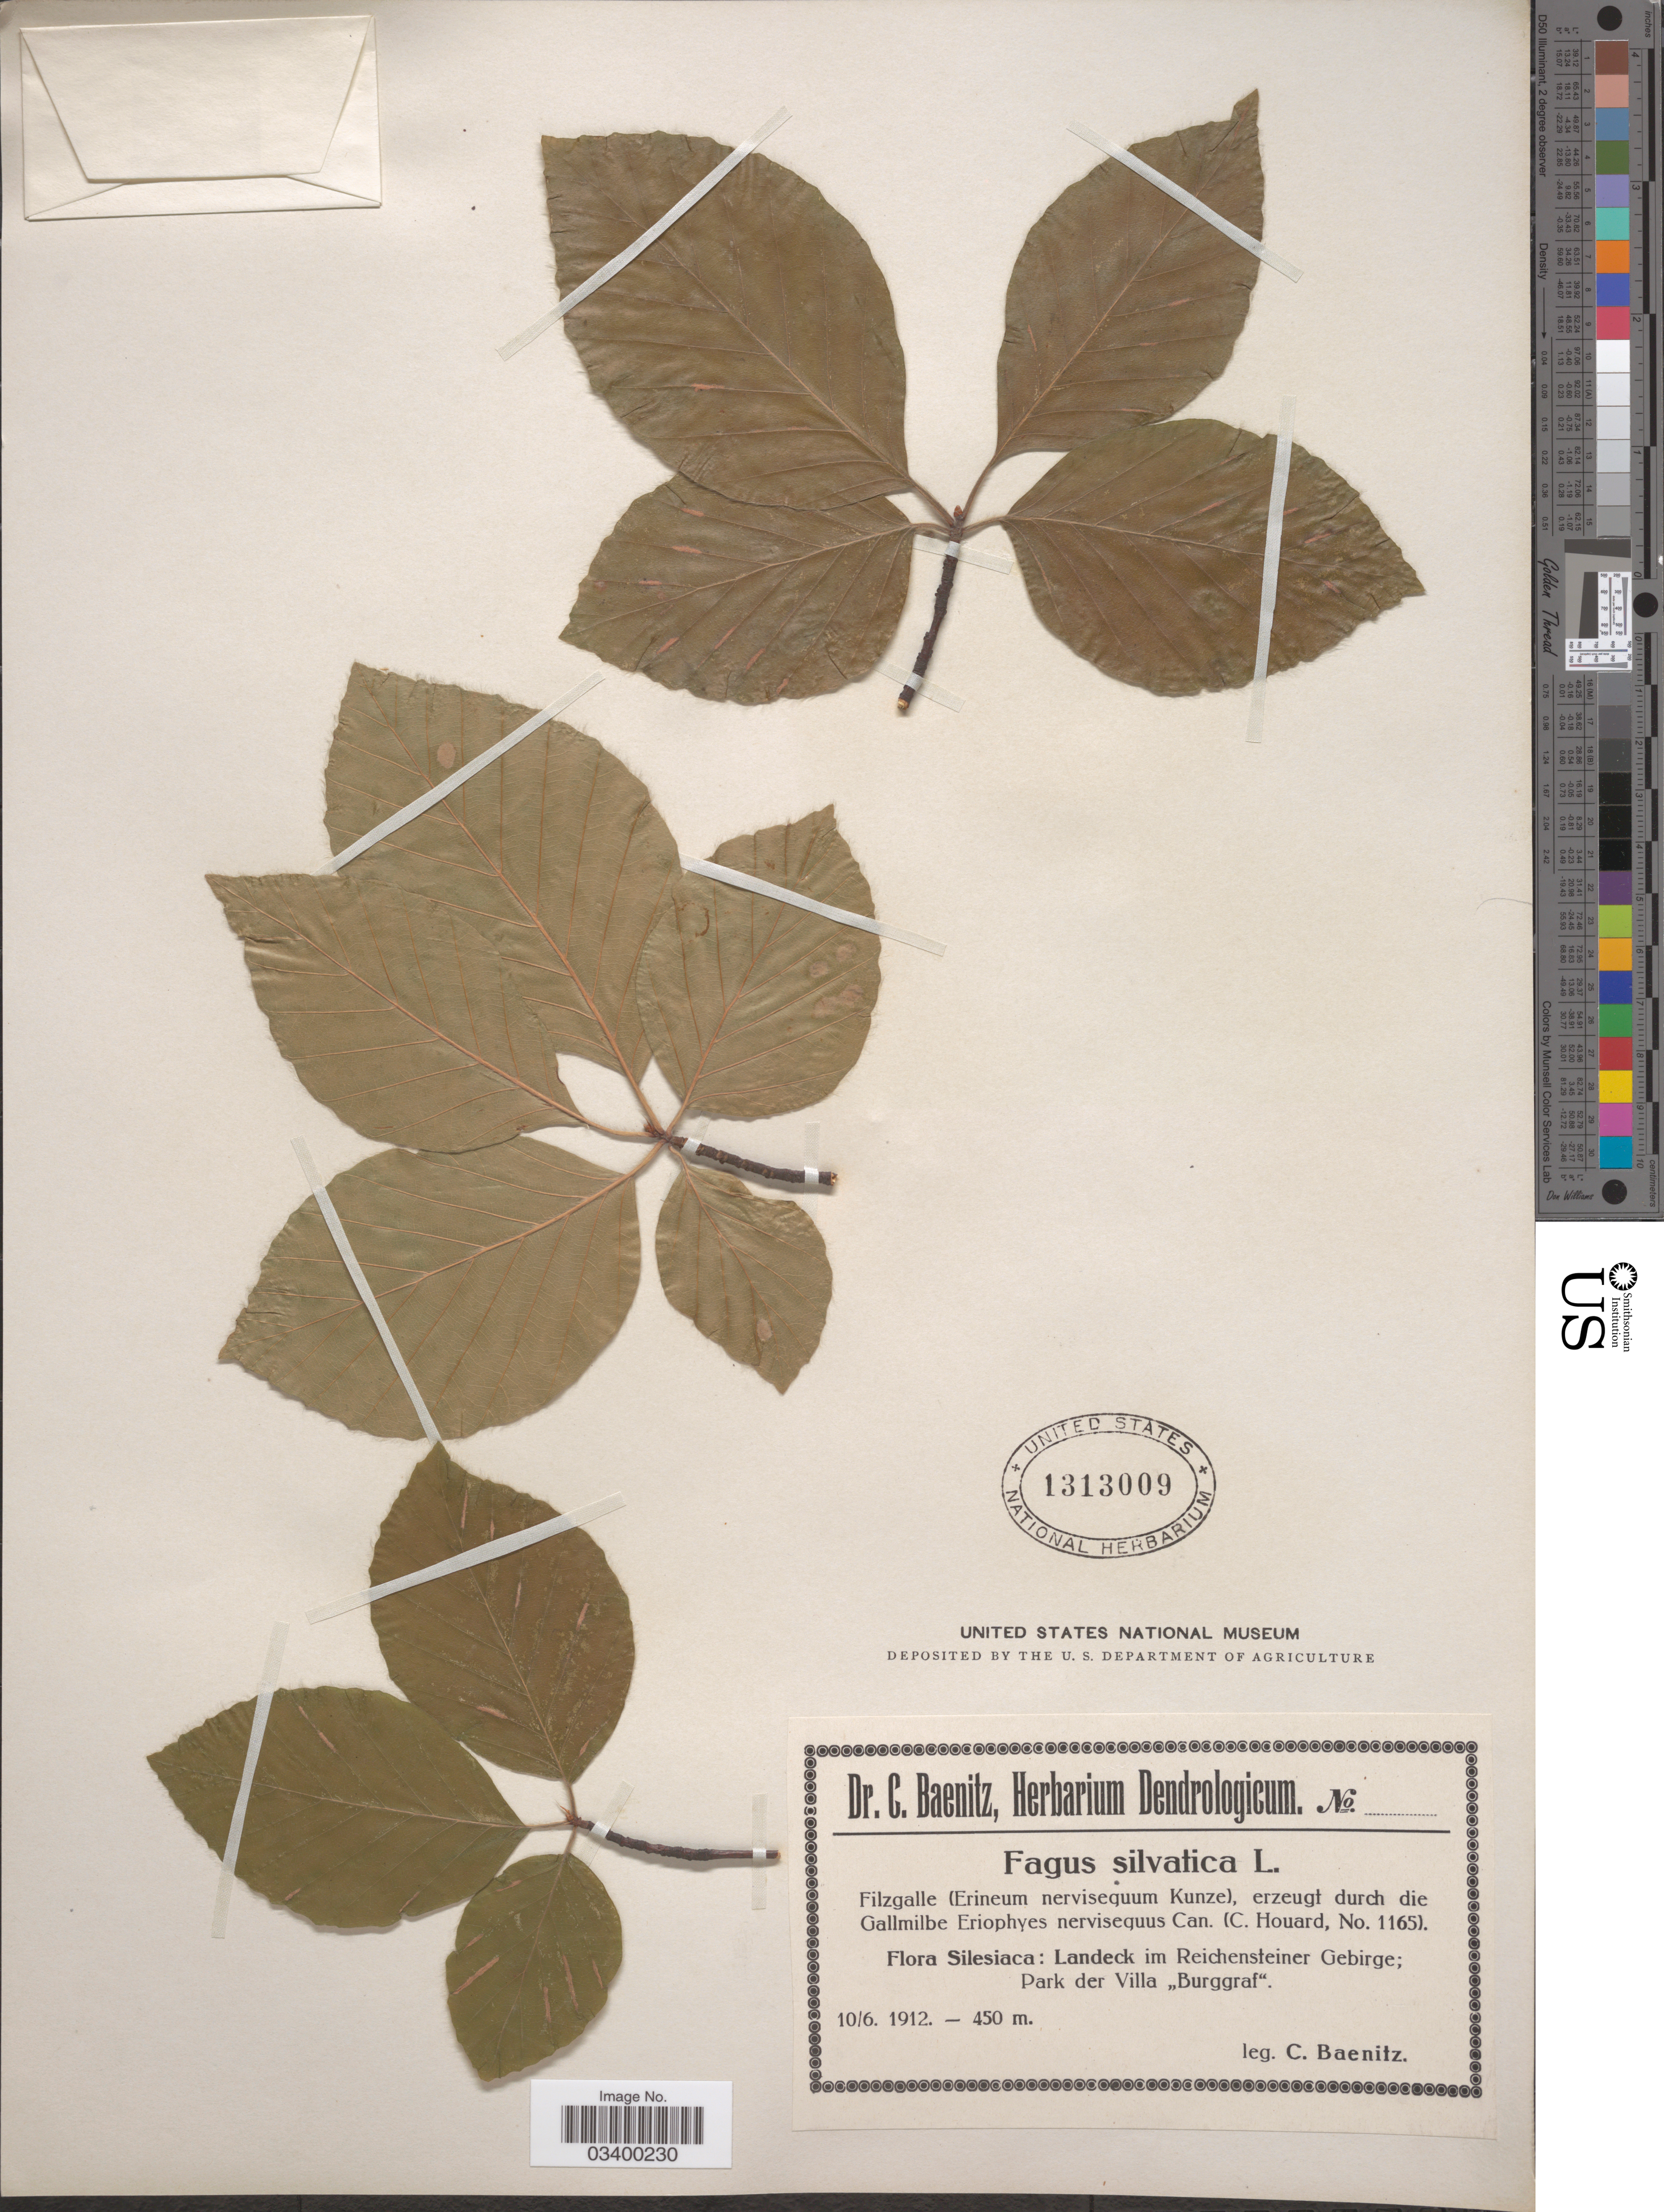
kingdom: Plantae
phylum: Tracheophyta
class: Magnoliopsida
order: Fagales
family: Fagaceae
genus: Fagus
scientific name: Fagus sylvatica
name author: L.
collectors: C. G. Baenitz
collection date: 1912-06-10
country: Poland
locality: Silesiaca: Landeck im Reichensteiner Gebirge; Park der Villa "Burggraf".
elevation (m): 450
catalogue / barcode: US 1313009